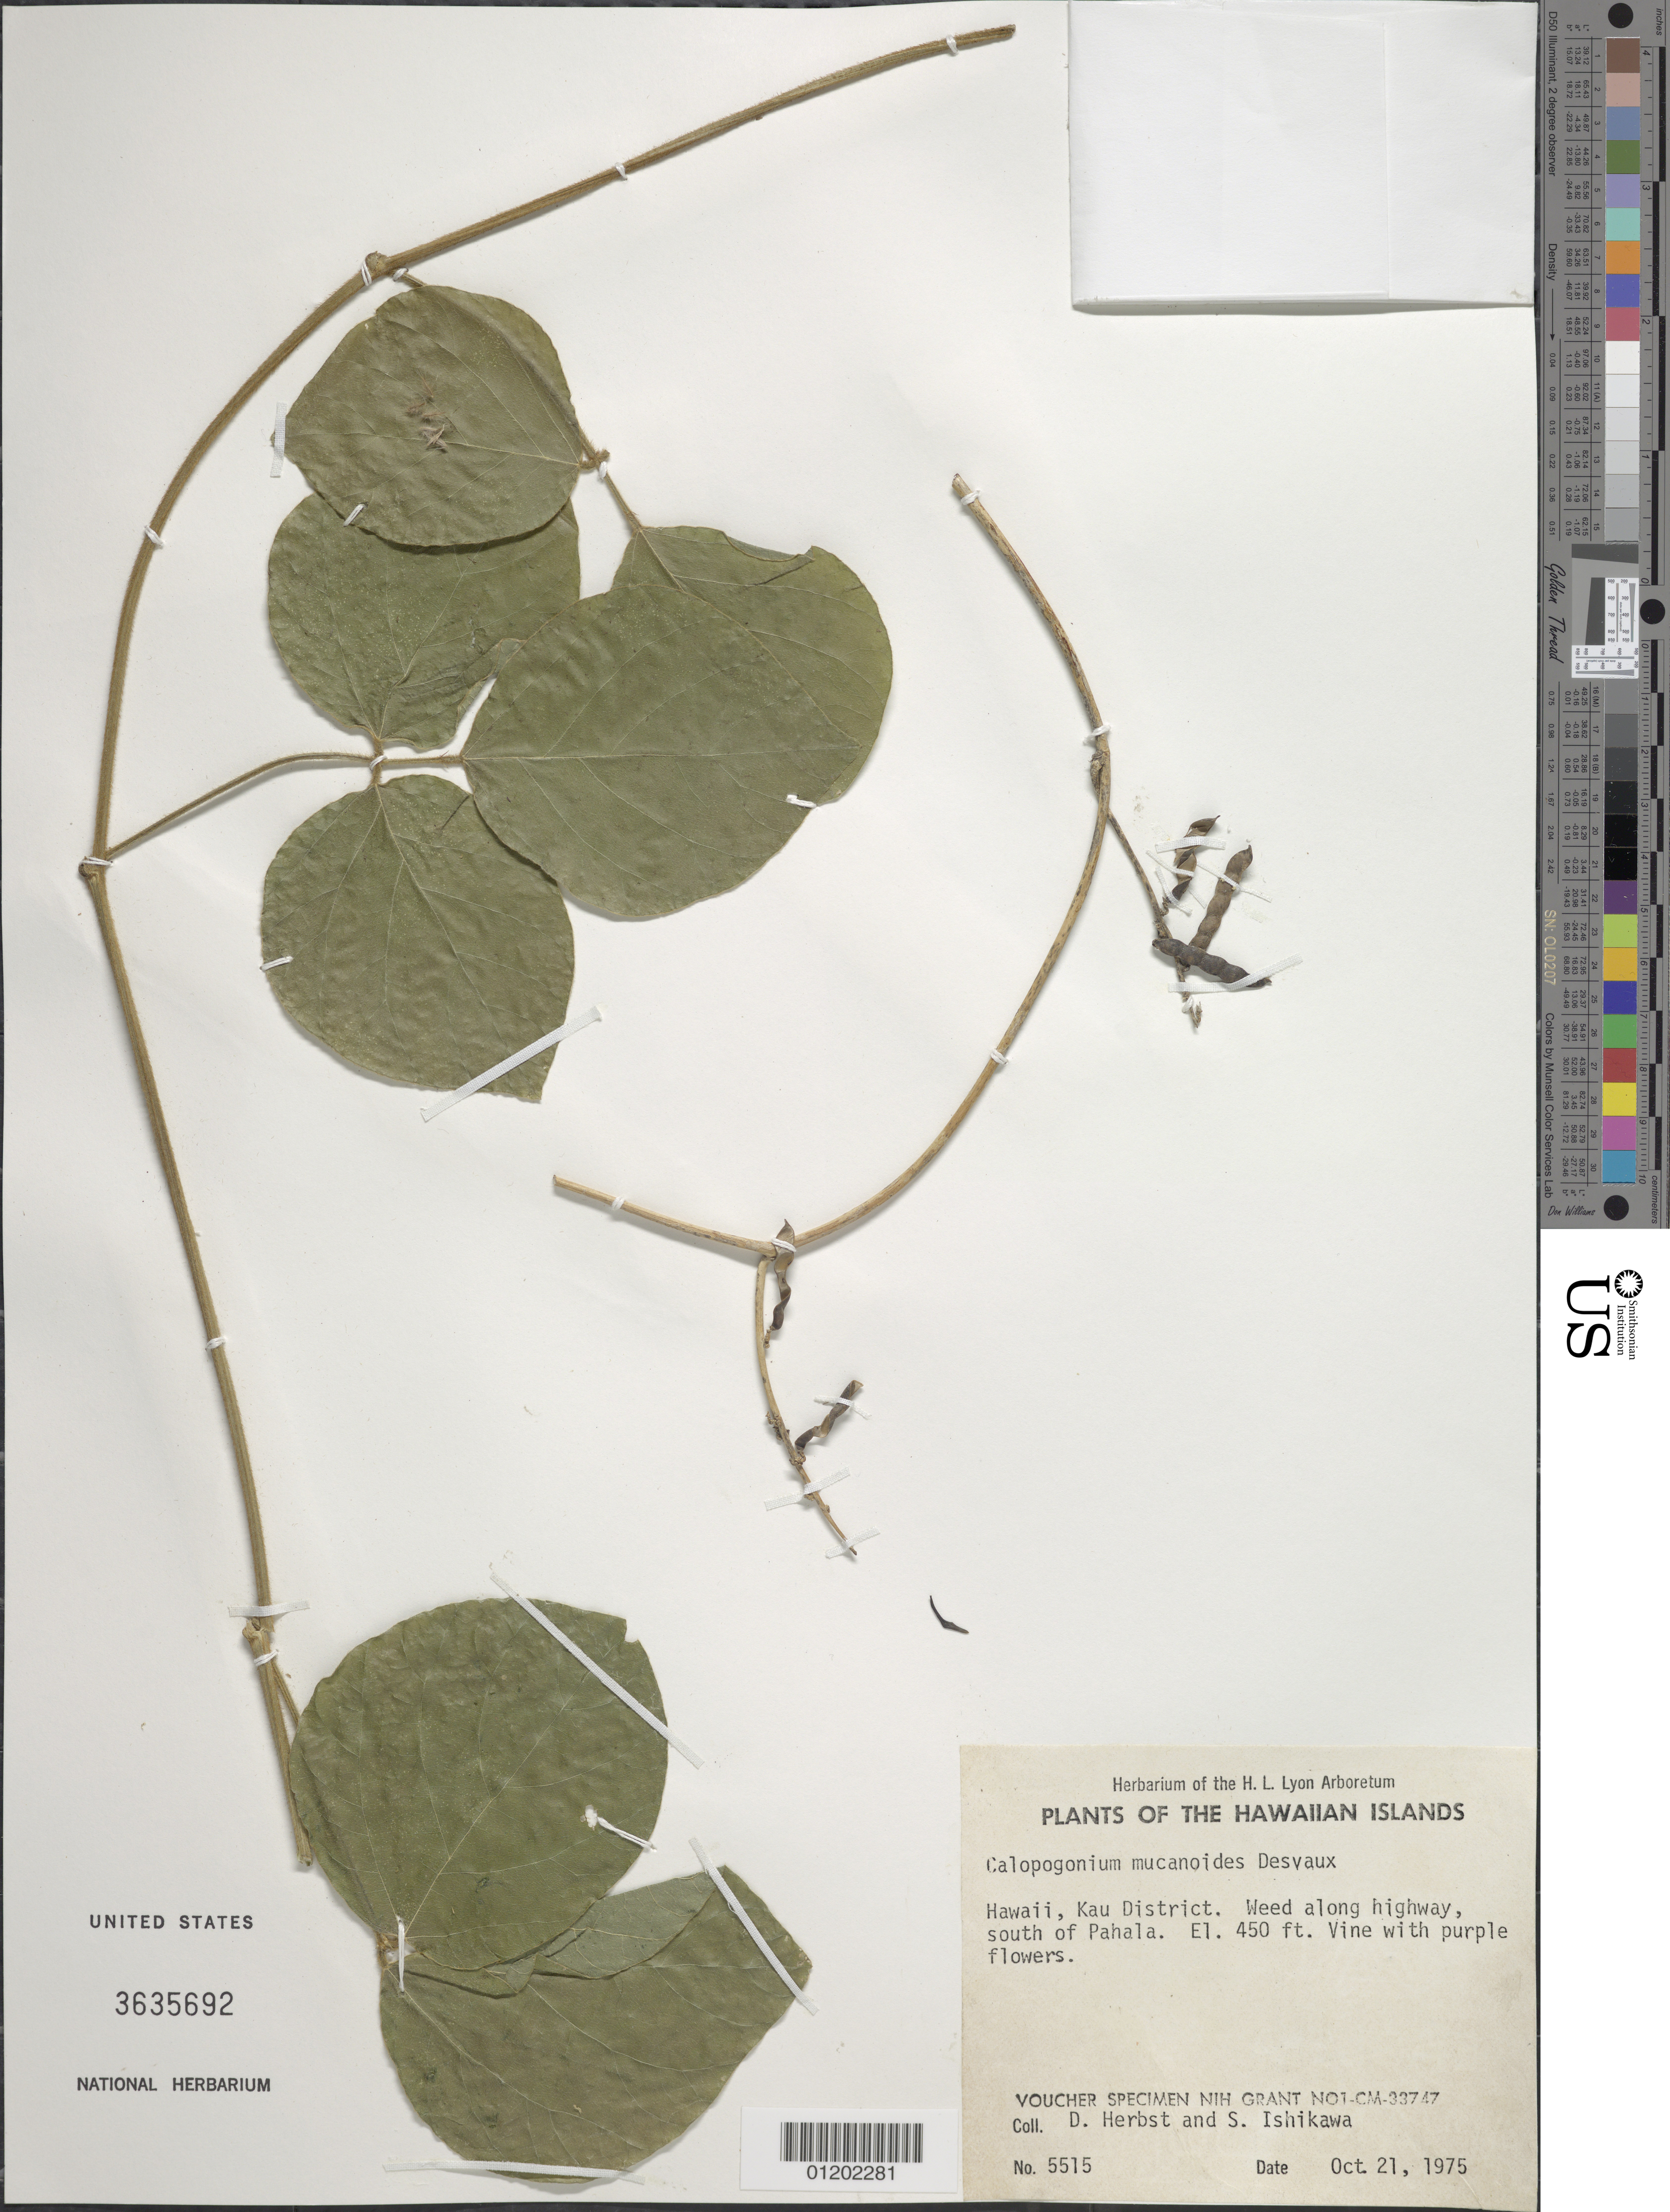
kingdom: Plantae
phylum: Tracheophyta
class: Magnoliopsida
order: Fabales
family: Fabaceae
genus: Calopogonium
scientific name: Calopogonium mucunoides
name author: Desv.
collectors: D. R. Herbst & S. Ishikawa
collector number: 5515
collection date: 1975-10-21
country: United States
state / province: Hawaii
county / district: Hawaii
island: Hawaii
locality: Kau District, along highway south of Pahala.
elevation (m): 137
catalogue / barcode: US 3635692